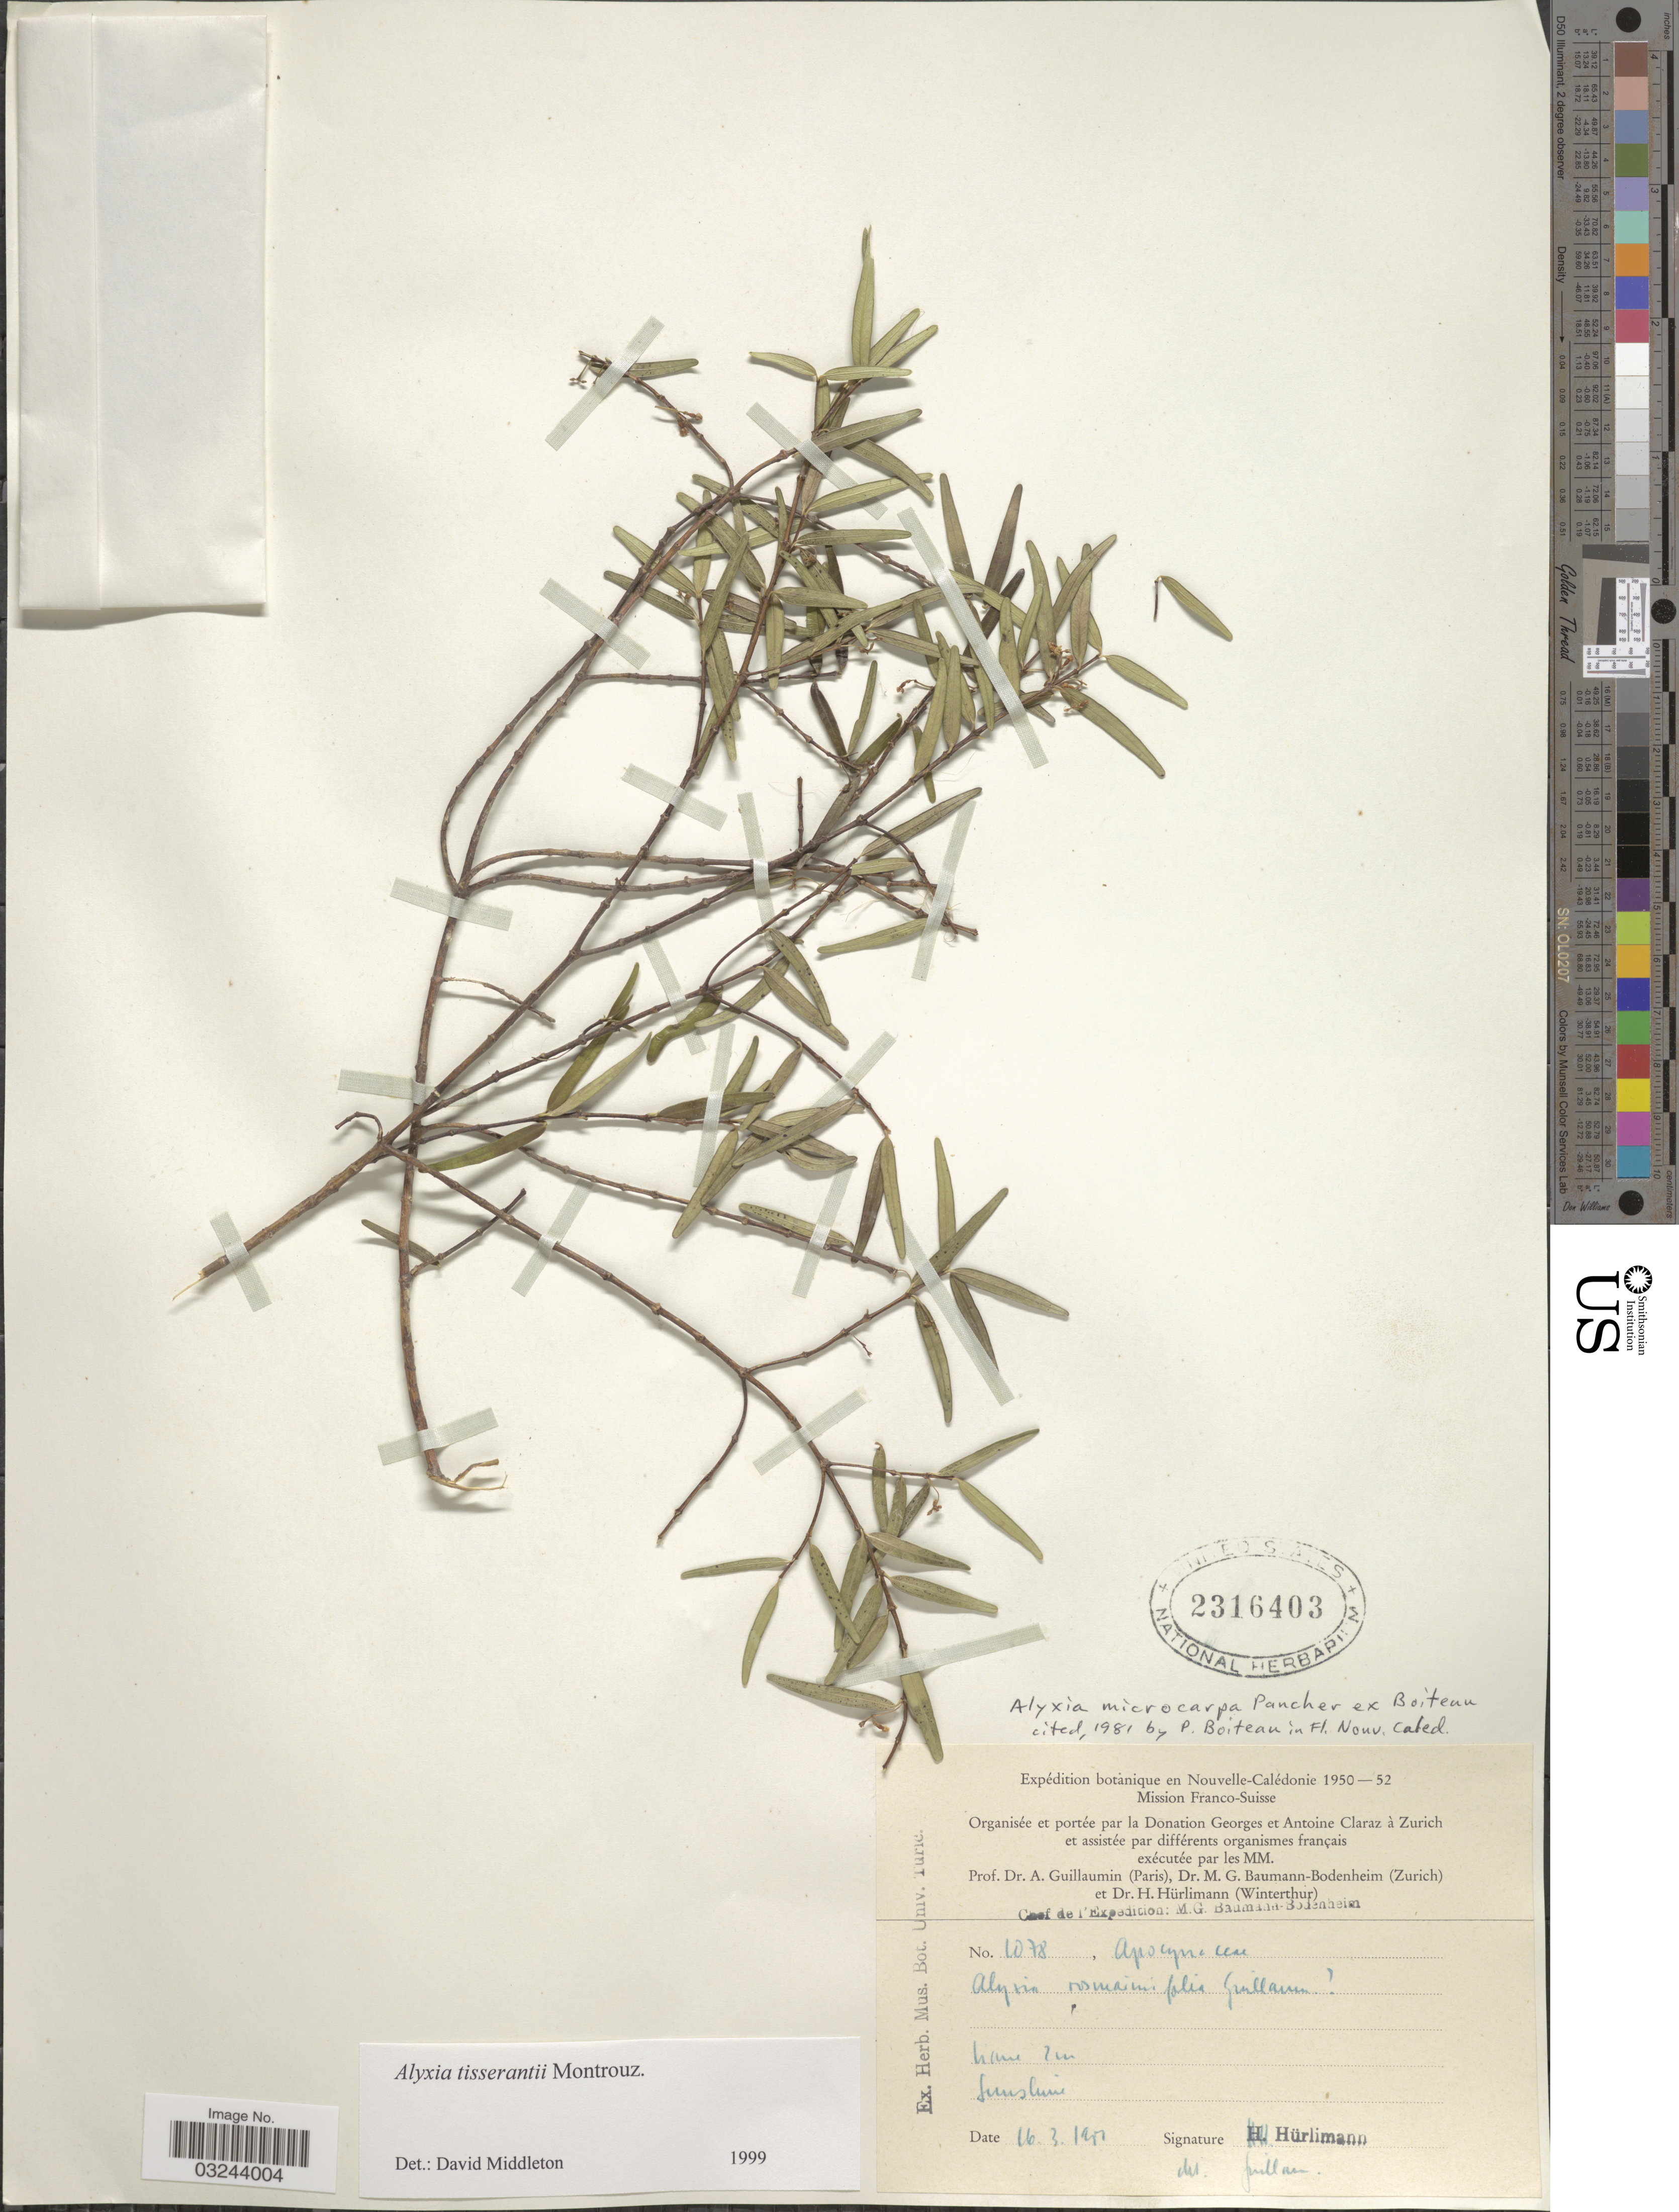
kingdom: Plantae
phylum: Tracheophyta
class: Magnoliopsida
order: Gentianales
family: Apocynaceae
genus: Alyxia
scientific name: Alyxia tisserantii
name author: Montrouz.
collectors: H. Hürlimann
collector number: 1078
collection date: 1950-03-16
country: New Caledonia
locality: Nouvelle-Calédonie. Sunshine.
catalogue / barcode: US 2316403